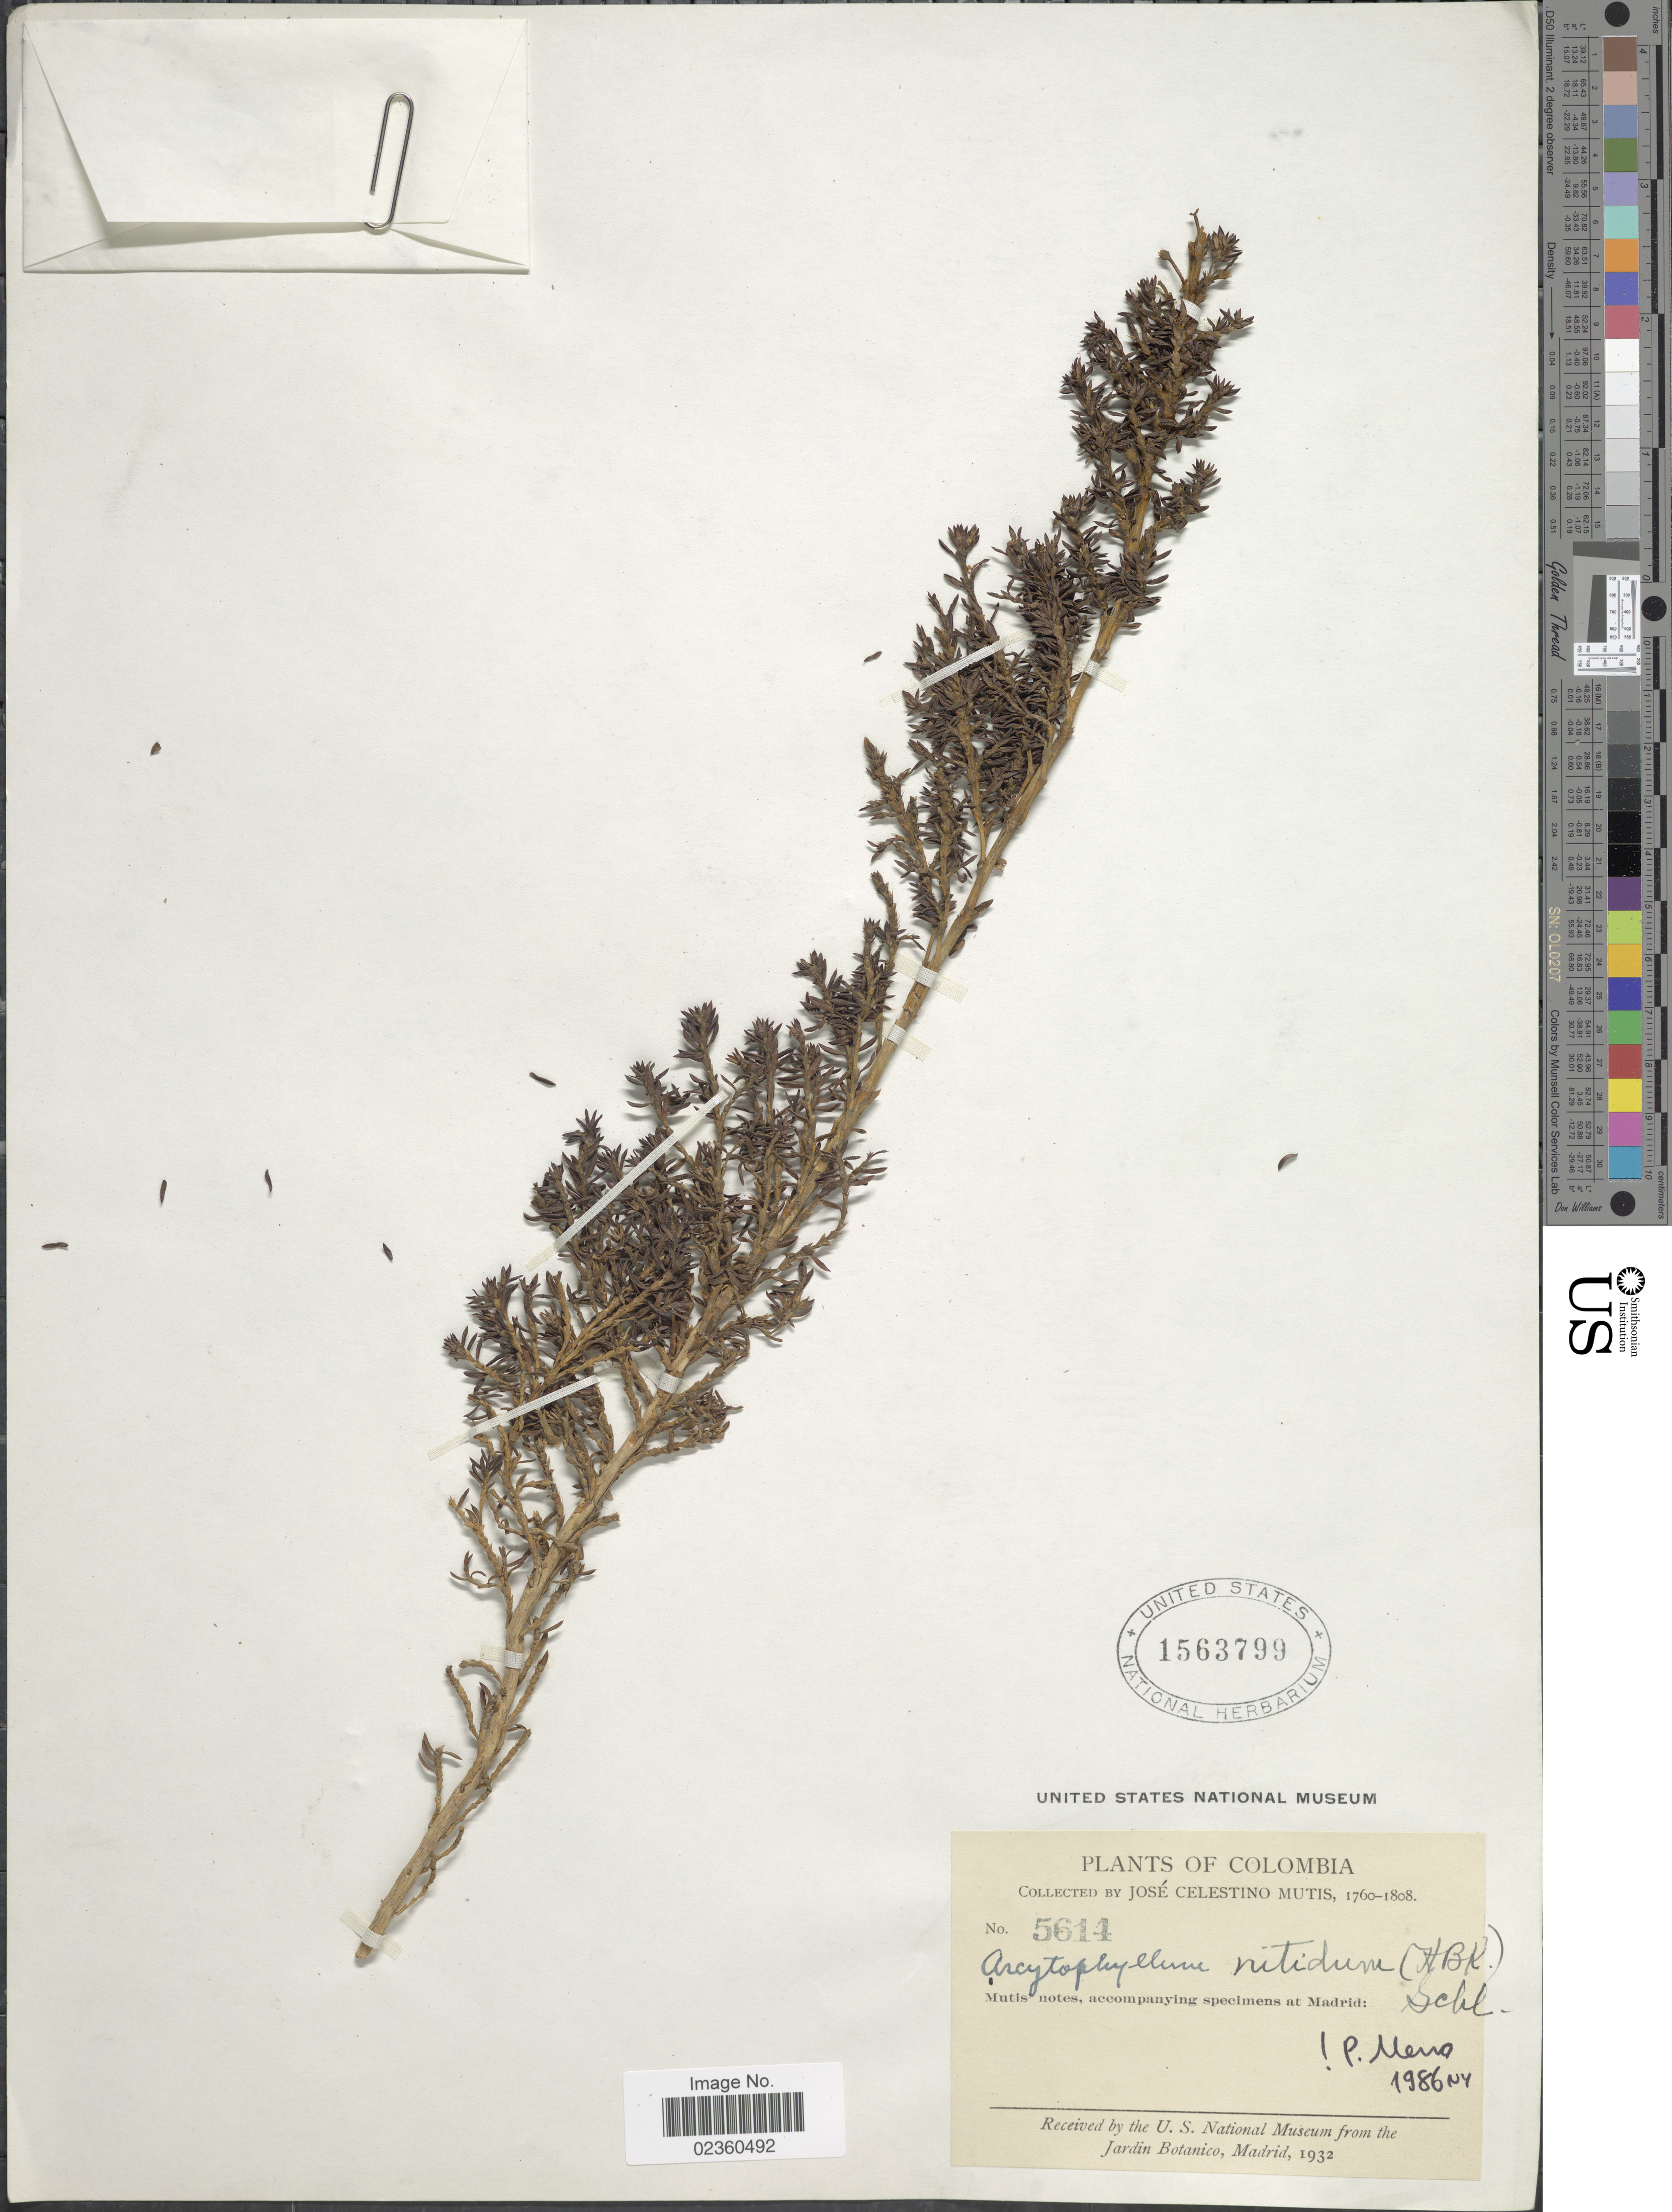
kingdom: Plantae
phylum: Tracheophyta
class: Magnoliopsida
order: Gentianales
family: Rubiaceae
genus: Arcytophyllum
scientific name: Arcytophyllum nitidum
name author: (Kunth) Schltdl.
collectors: J. C. B. Mutis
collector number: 5614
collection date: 1760/1808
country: Colombia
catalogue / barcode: US 1563799